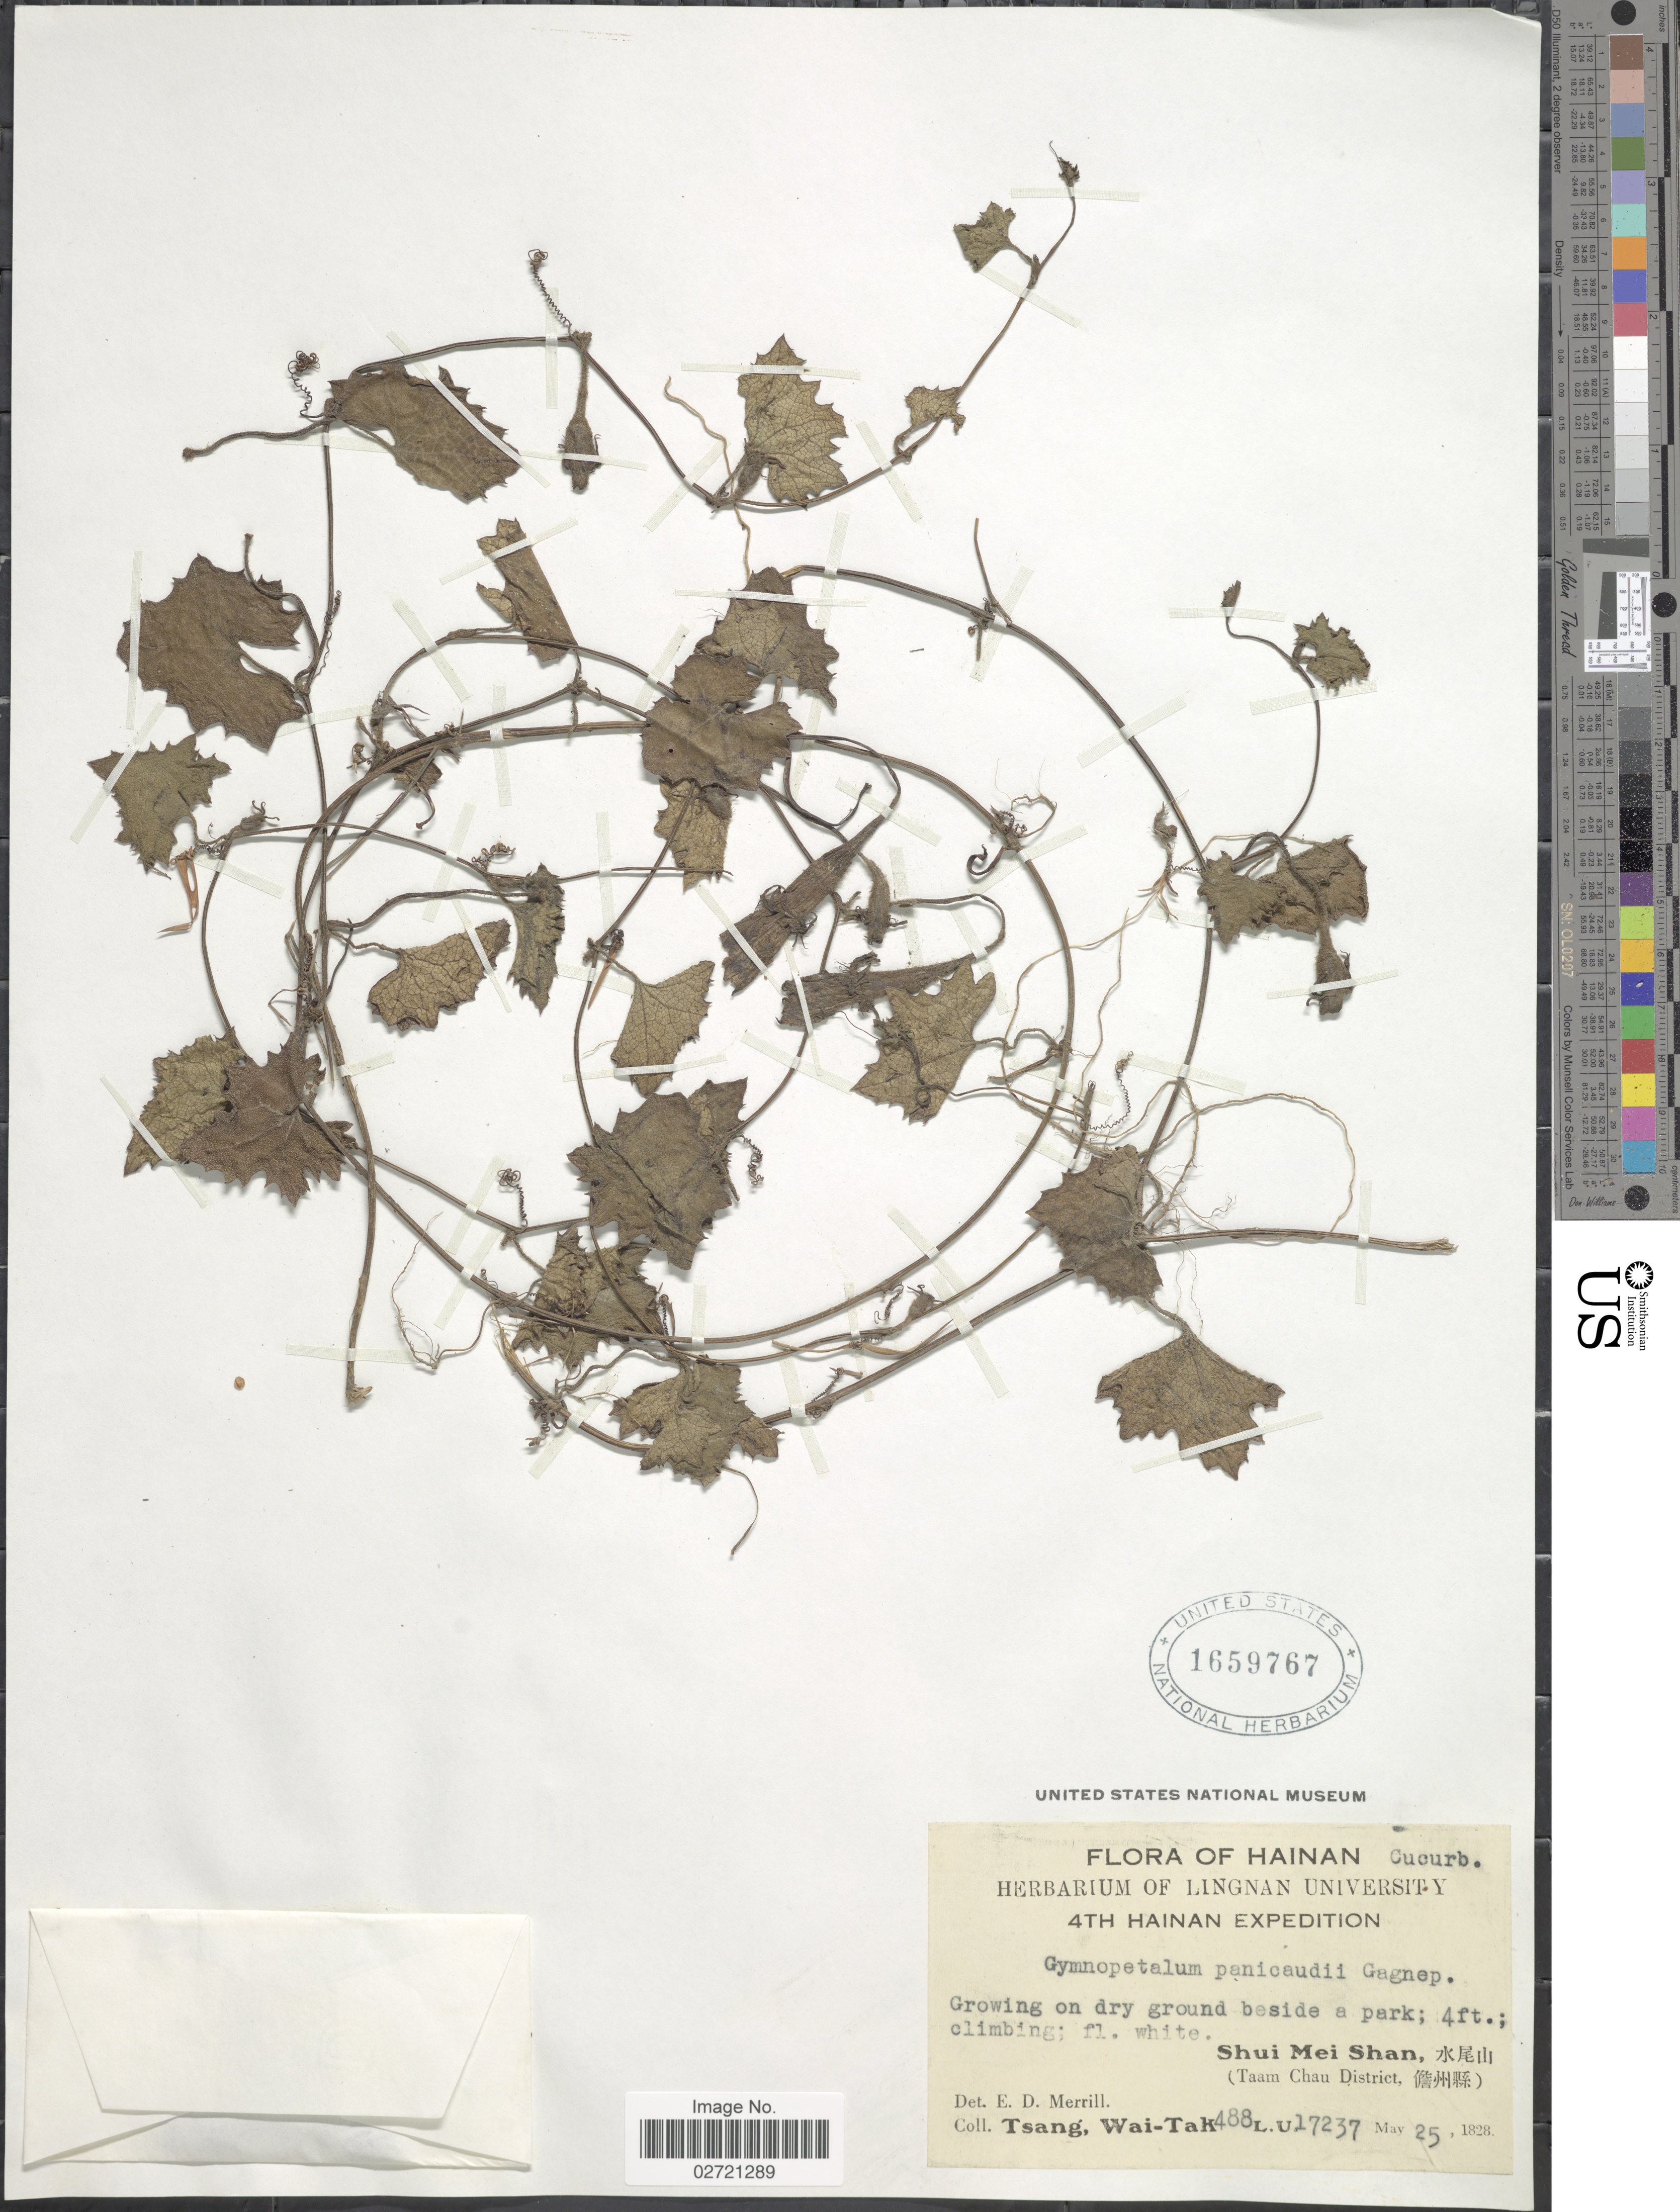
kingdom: Plantae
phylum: Tracheophyta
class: Magnoliopsida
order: Cucurbitales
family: Cucurbitaceae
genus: Trichosanthes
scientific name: Trichosanthes scabra var. penicaudii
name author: (Gagnep.) H.J. de Boer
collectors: W. T. Tsang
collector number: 488/17237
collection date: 1828-05-25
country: China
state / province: Hainan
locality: Shui Mei Shan (Taam Chau District)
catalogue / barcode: US 1659767